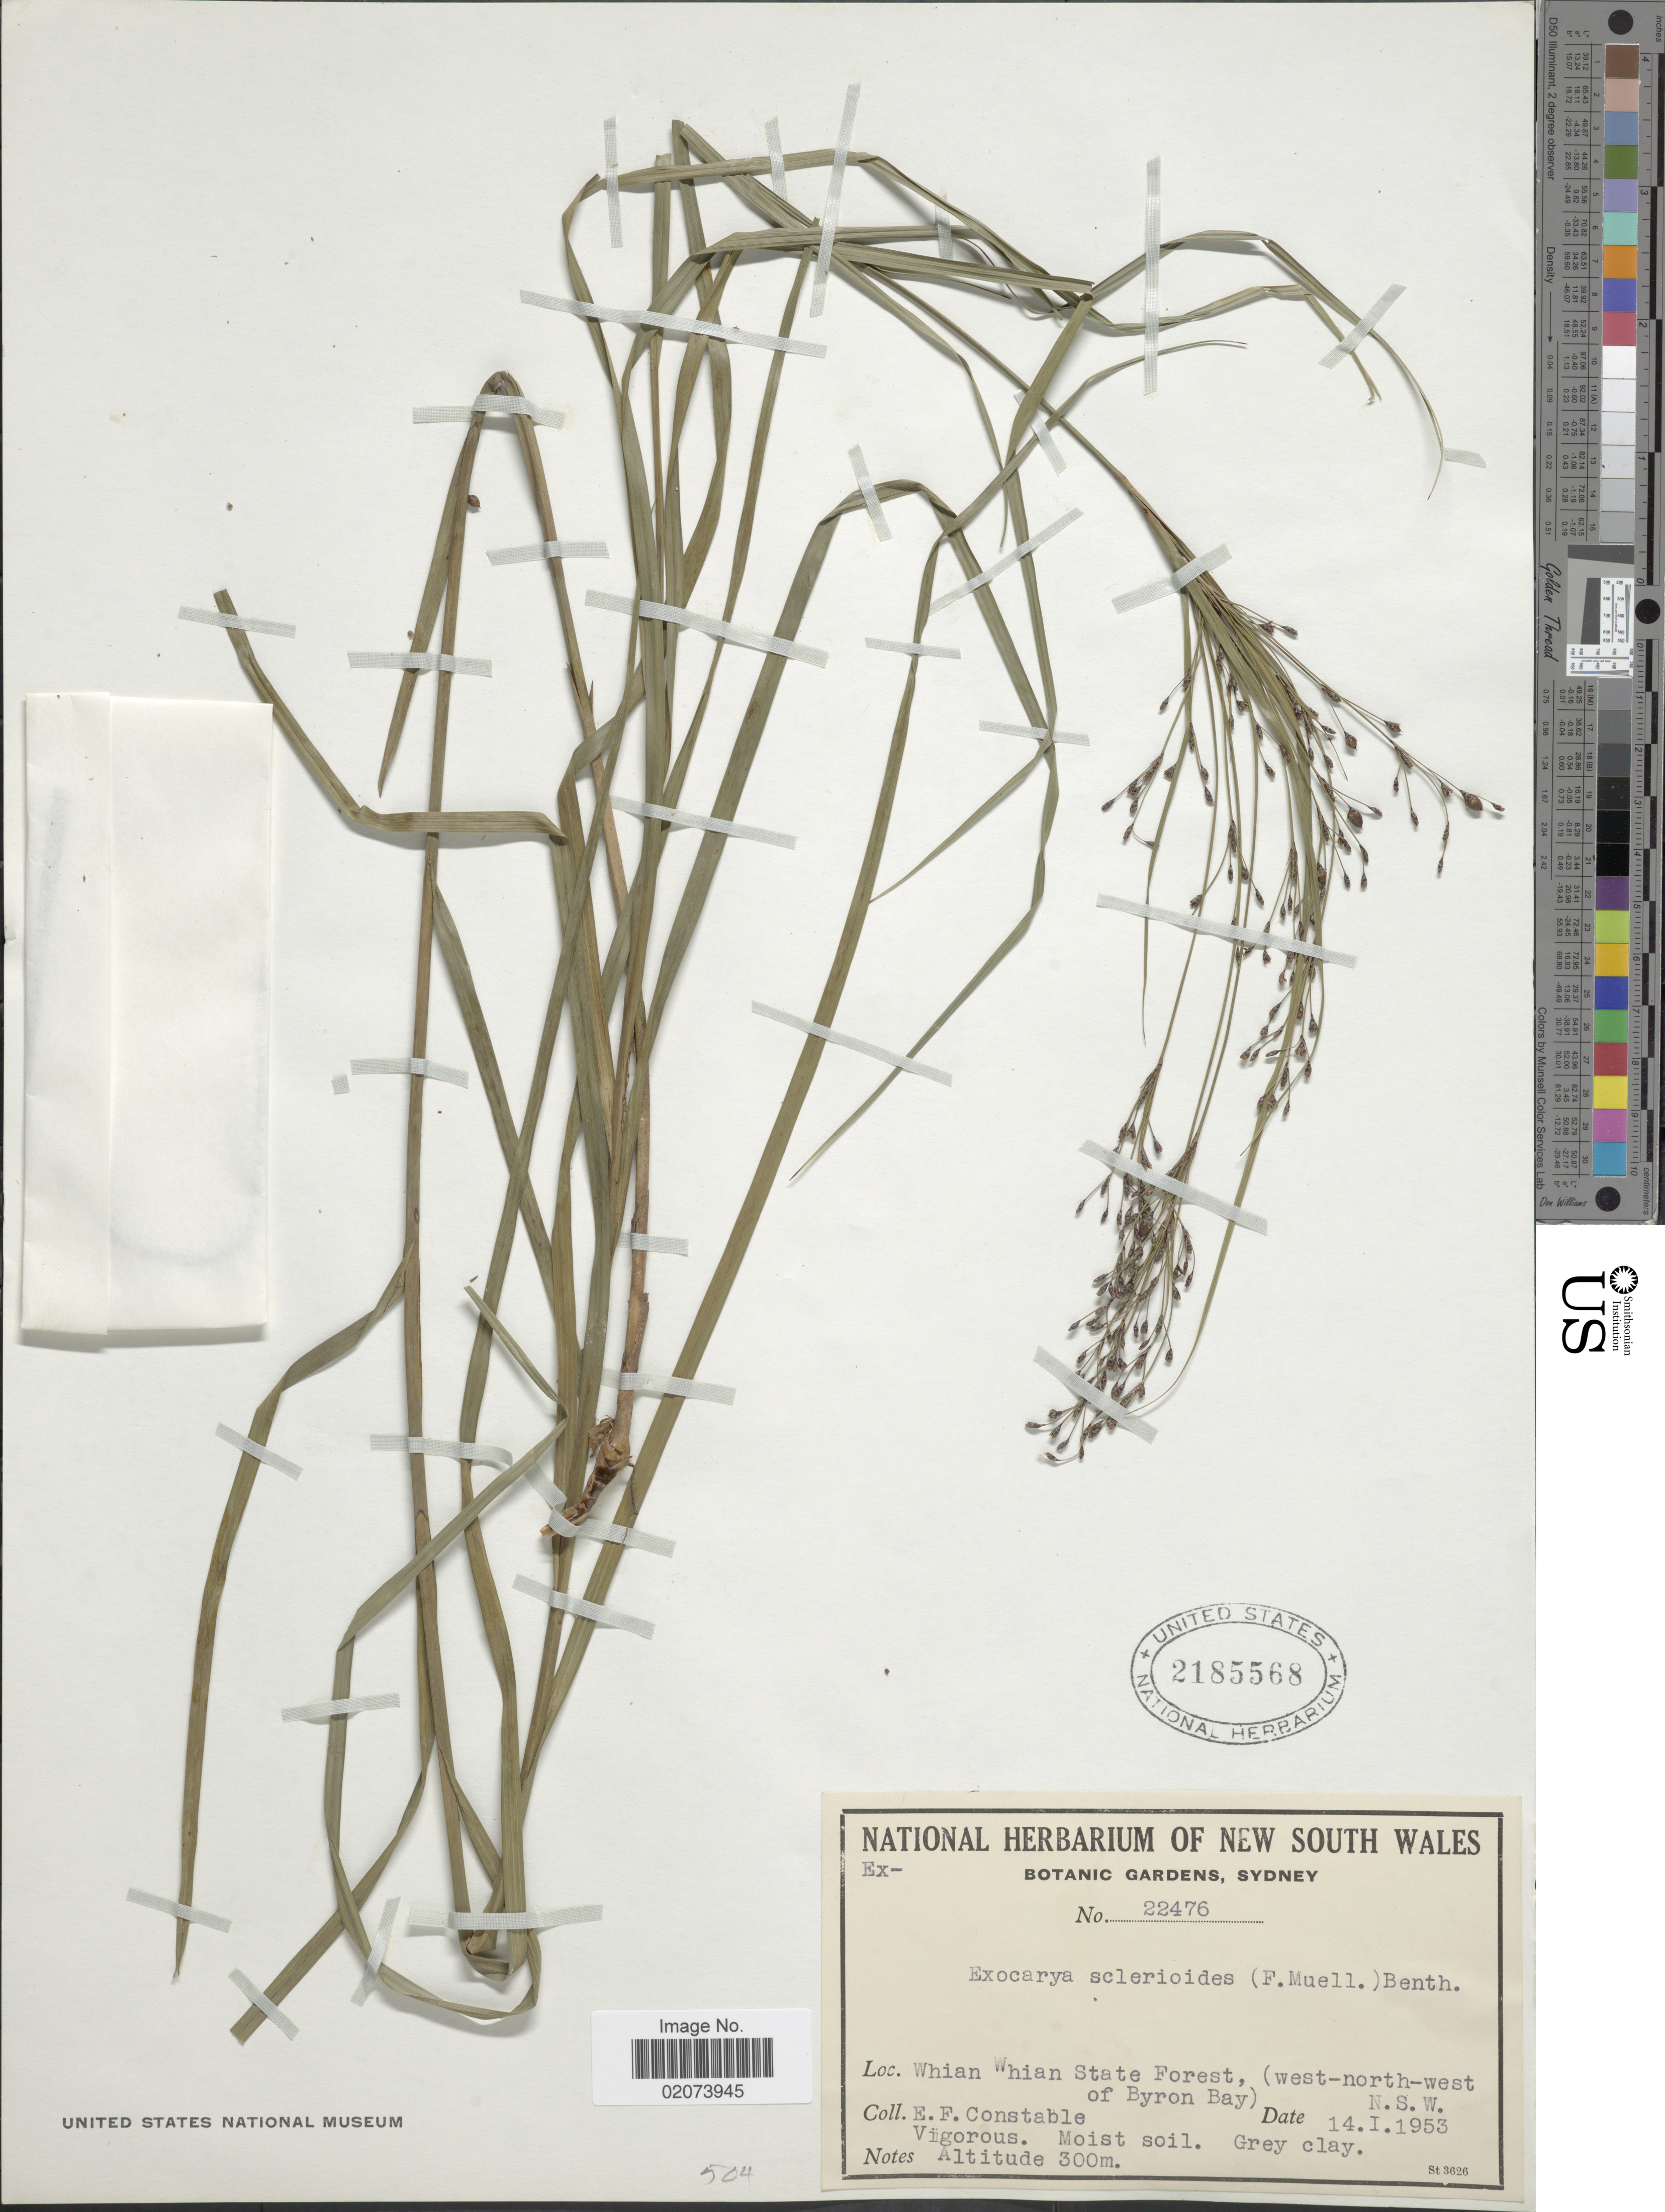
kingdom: Plantae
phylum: Tracheophyta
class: Liliopsida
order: Poales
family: Cyperaceae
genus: Exocarya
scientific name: Exocarya sclerioides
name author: (F. Muell.) Benth.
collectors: E. F. Constable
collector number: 22476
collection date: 1953-01-14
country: Australia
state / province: New South Wales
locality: Whian Whian State Forest, west-north-west of Byron Bay), N.S.W.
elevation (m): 300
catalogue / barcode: US 2185568